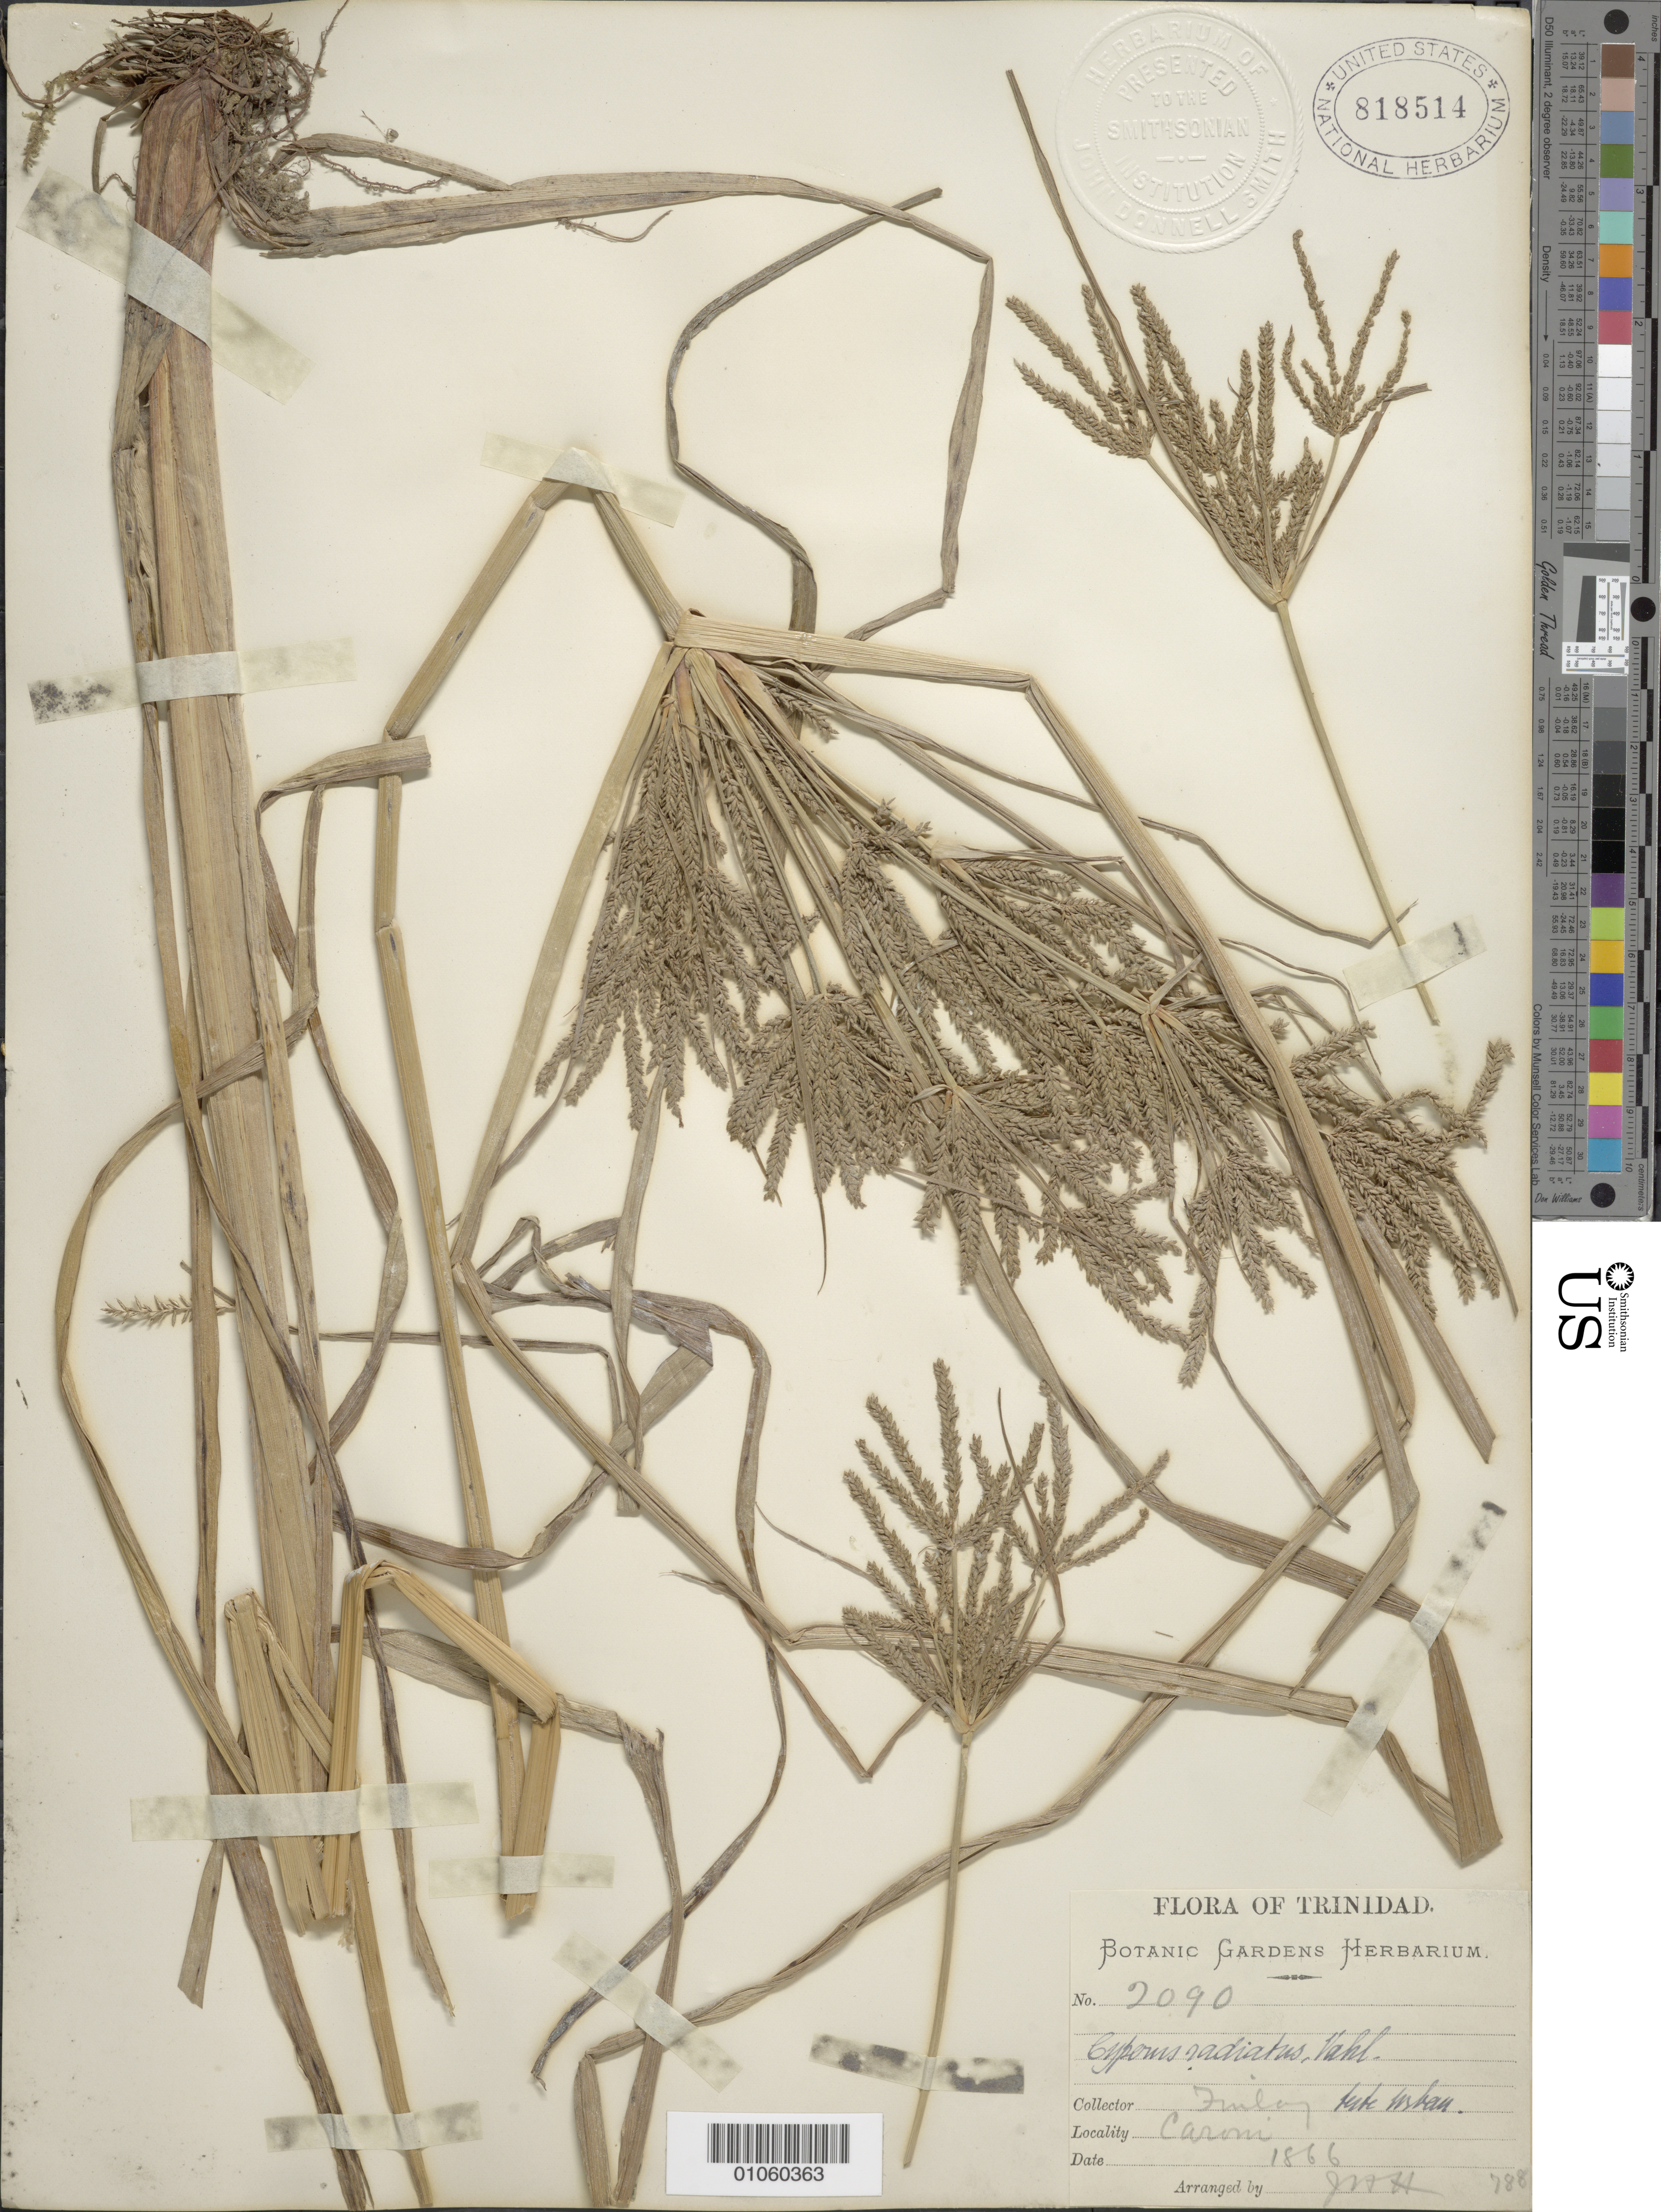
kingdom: Plantae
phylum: Tracheophyta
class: Liliopsida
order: Poales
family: Cyperaceae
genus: Cyperus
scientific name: Cyperus imbricatus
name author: Retz.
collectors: -. Finlay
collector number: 2090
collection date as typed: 1866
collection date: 1866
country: Trinidad and Tobago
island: Trinidad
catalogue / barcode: US 818514